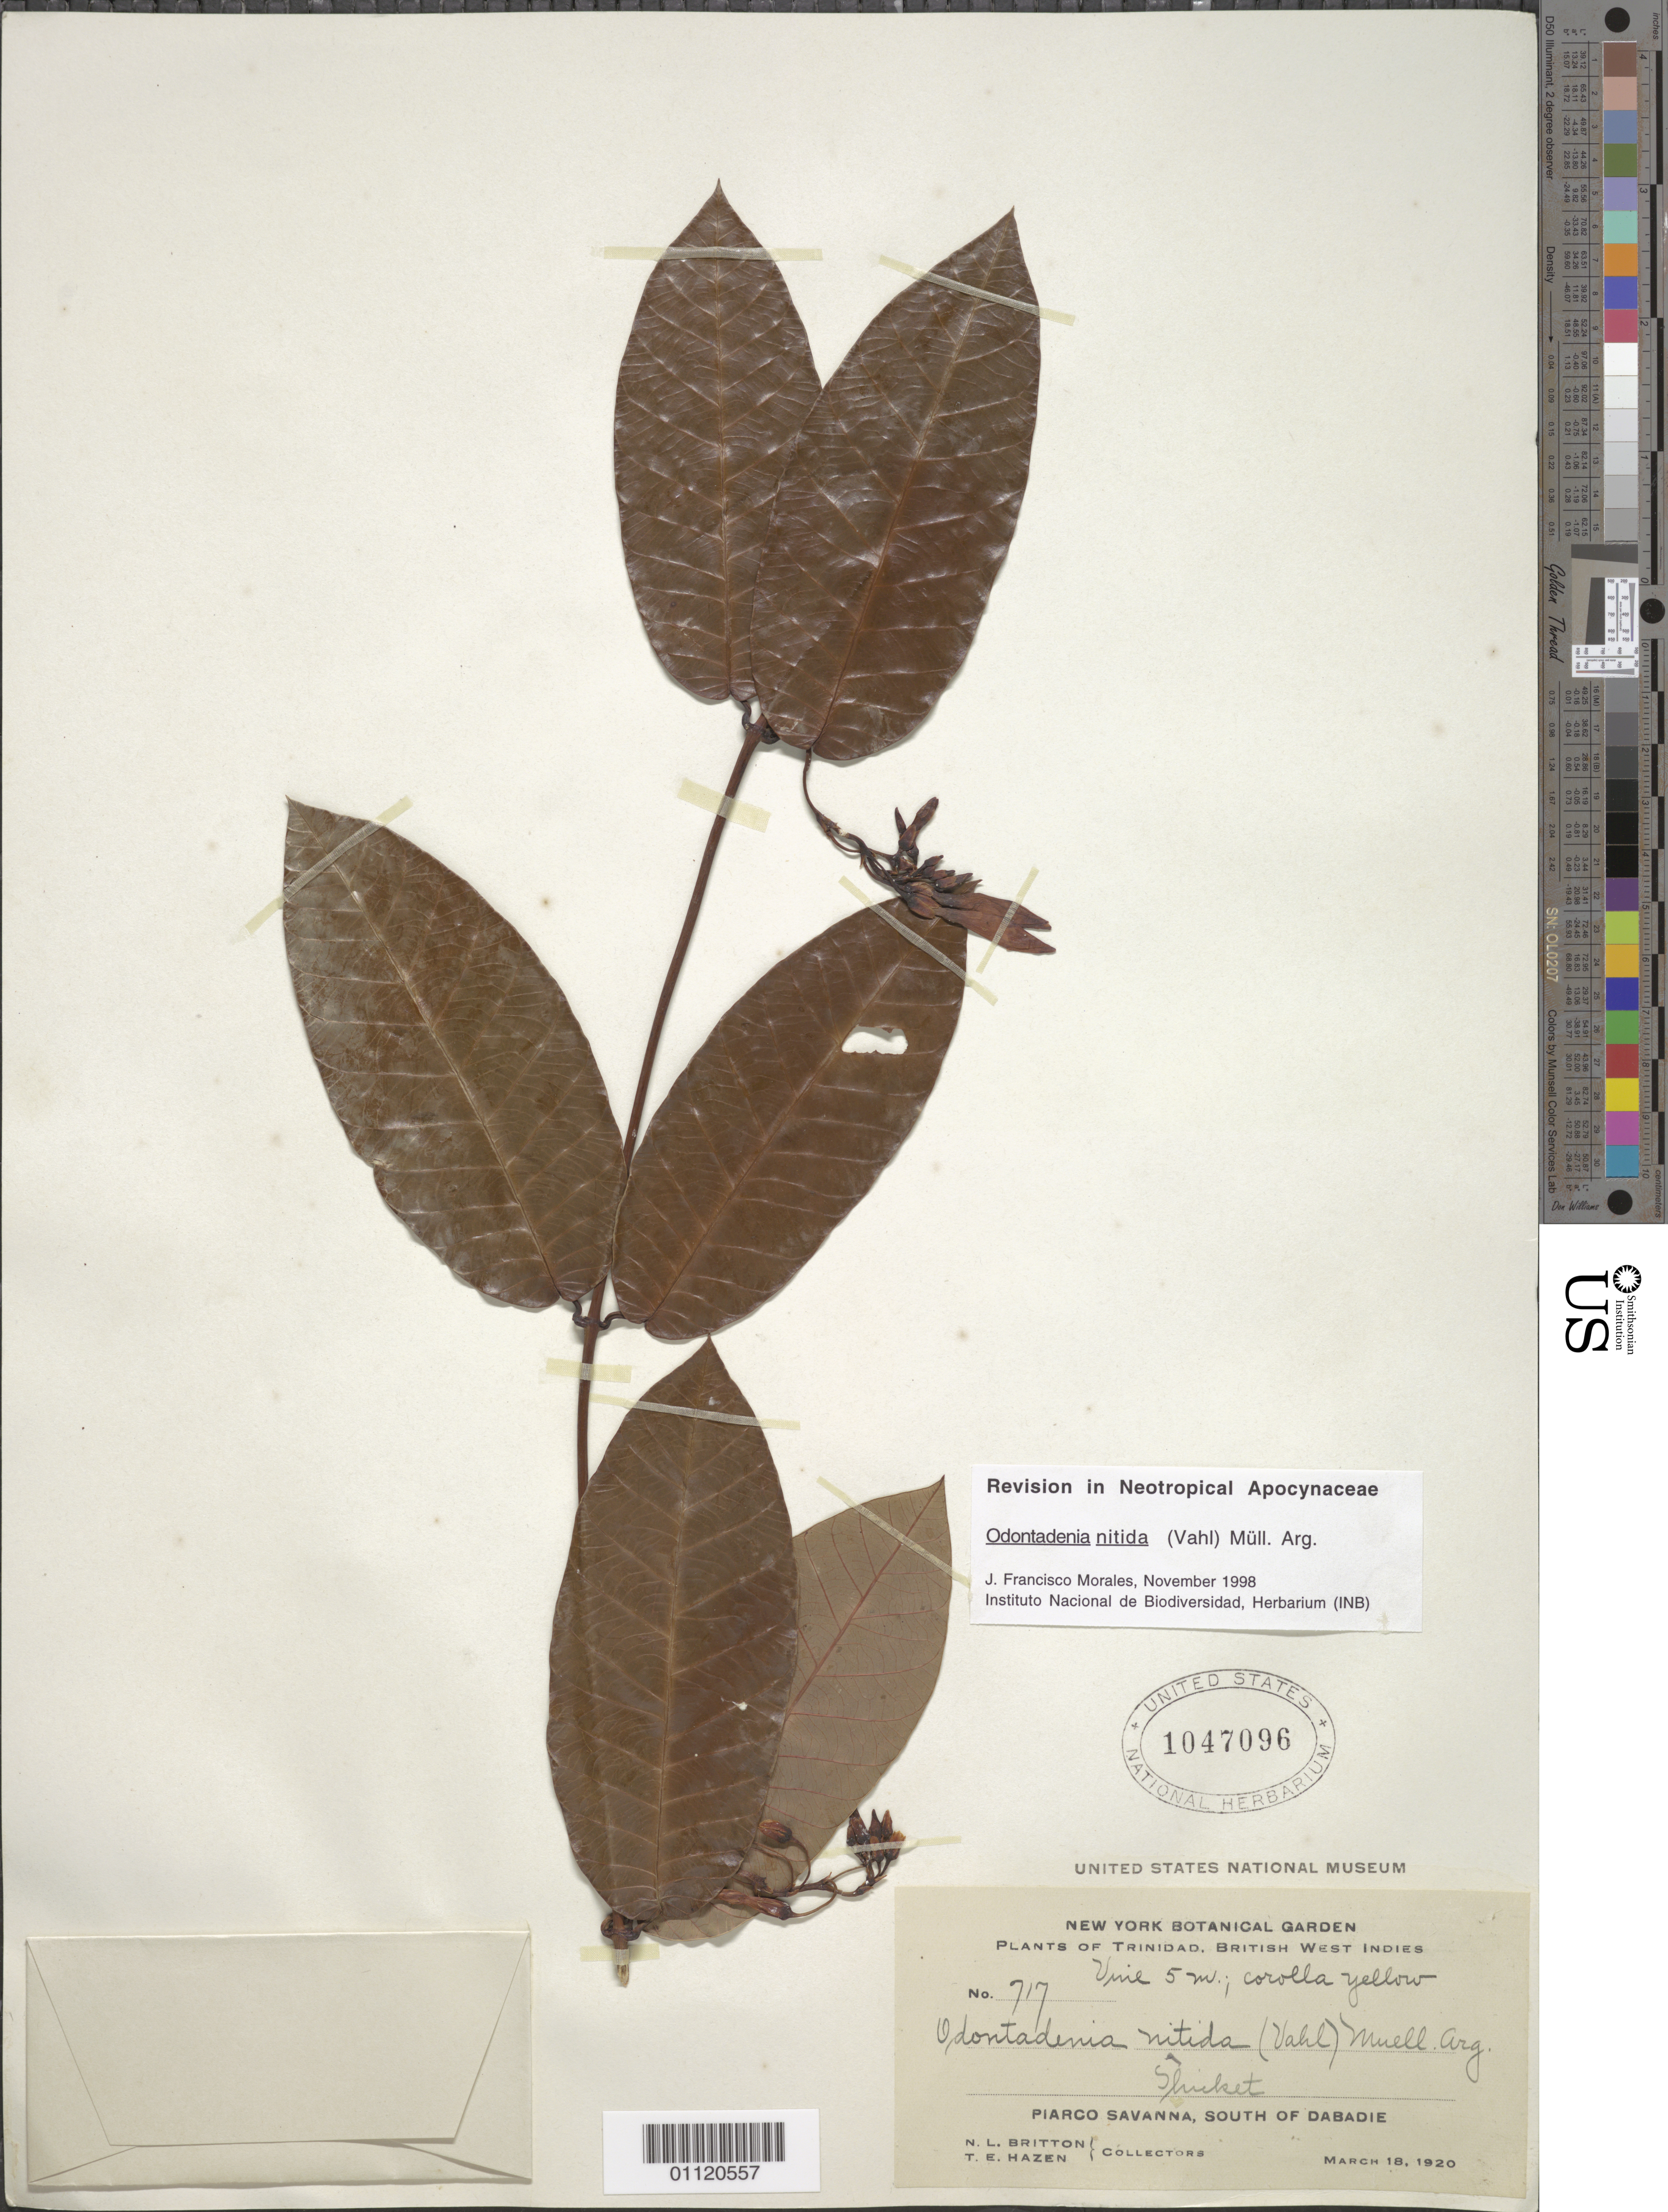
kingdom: Plantae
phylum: Tracheophyta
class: Magnoliopsida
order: Gentianales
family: Apocynaceae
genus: Odontadenia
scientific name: Odontadenia nitida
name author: (Vahl) Müll. Arg.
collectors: N. Britton & T. E. Hazen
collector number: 717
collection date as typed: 18 Mar 1920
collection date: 1920-03-18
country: Trinidad and Tobago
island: Trinidad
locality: Piarco Savanna, S of Dabadie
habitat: thicket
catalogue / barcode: US 1047096